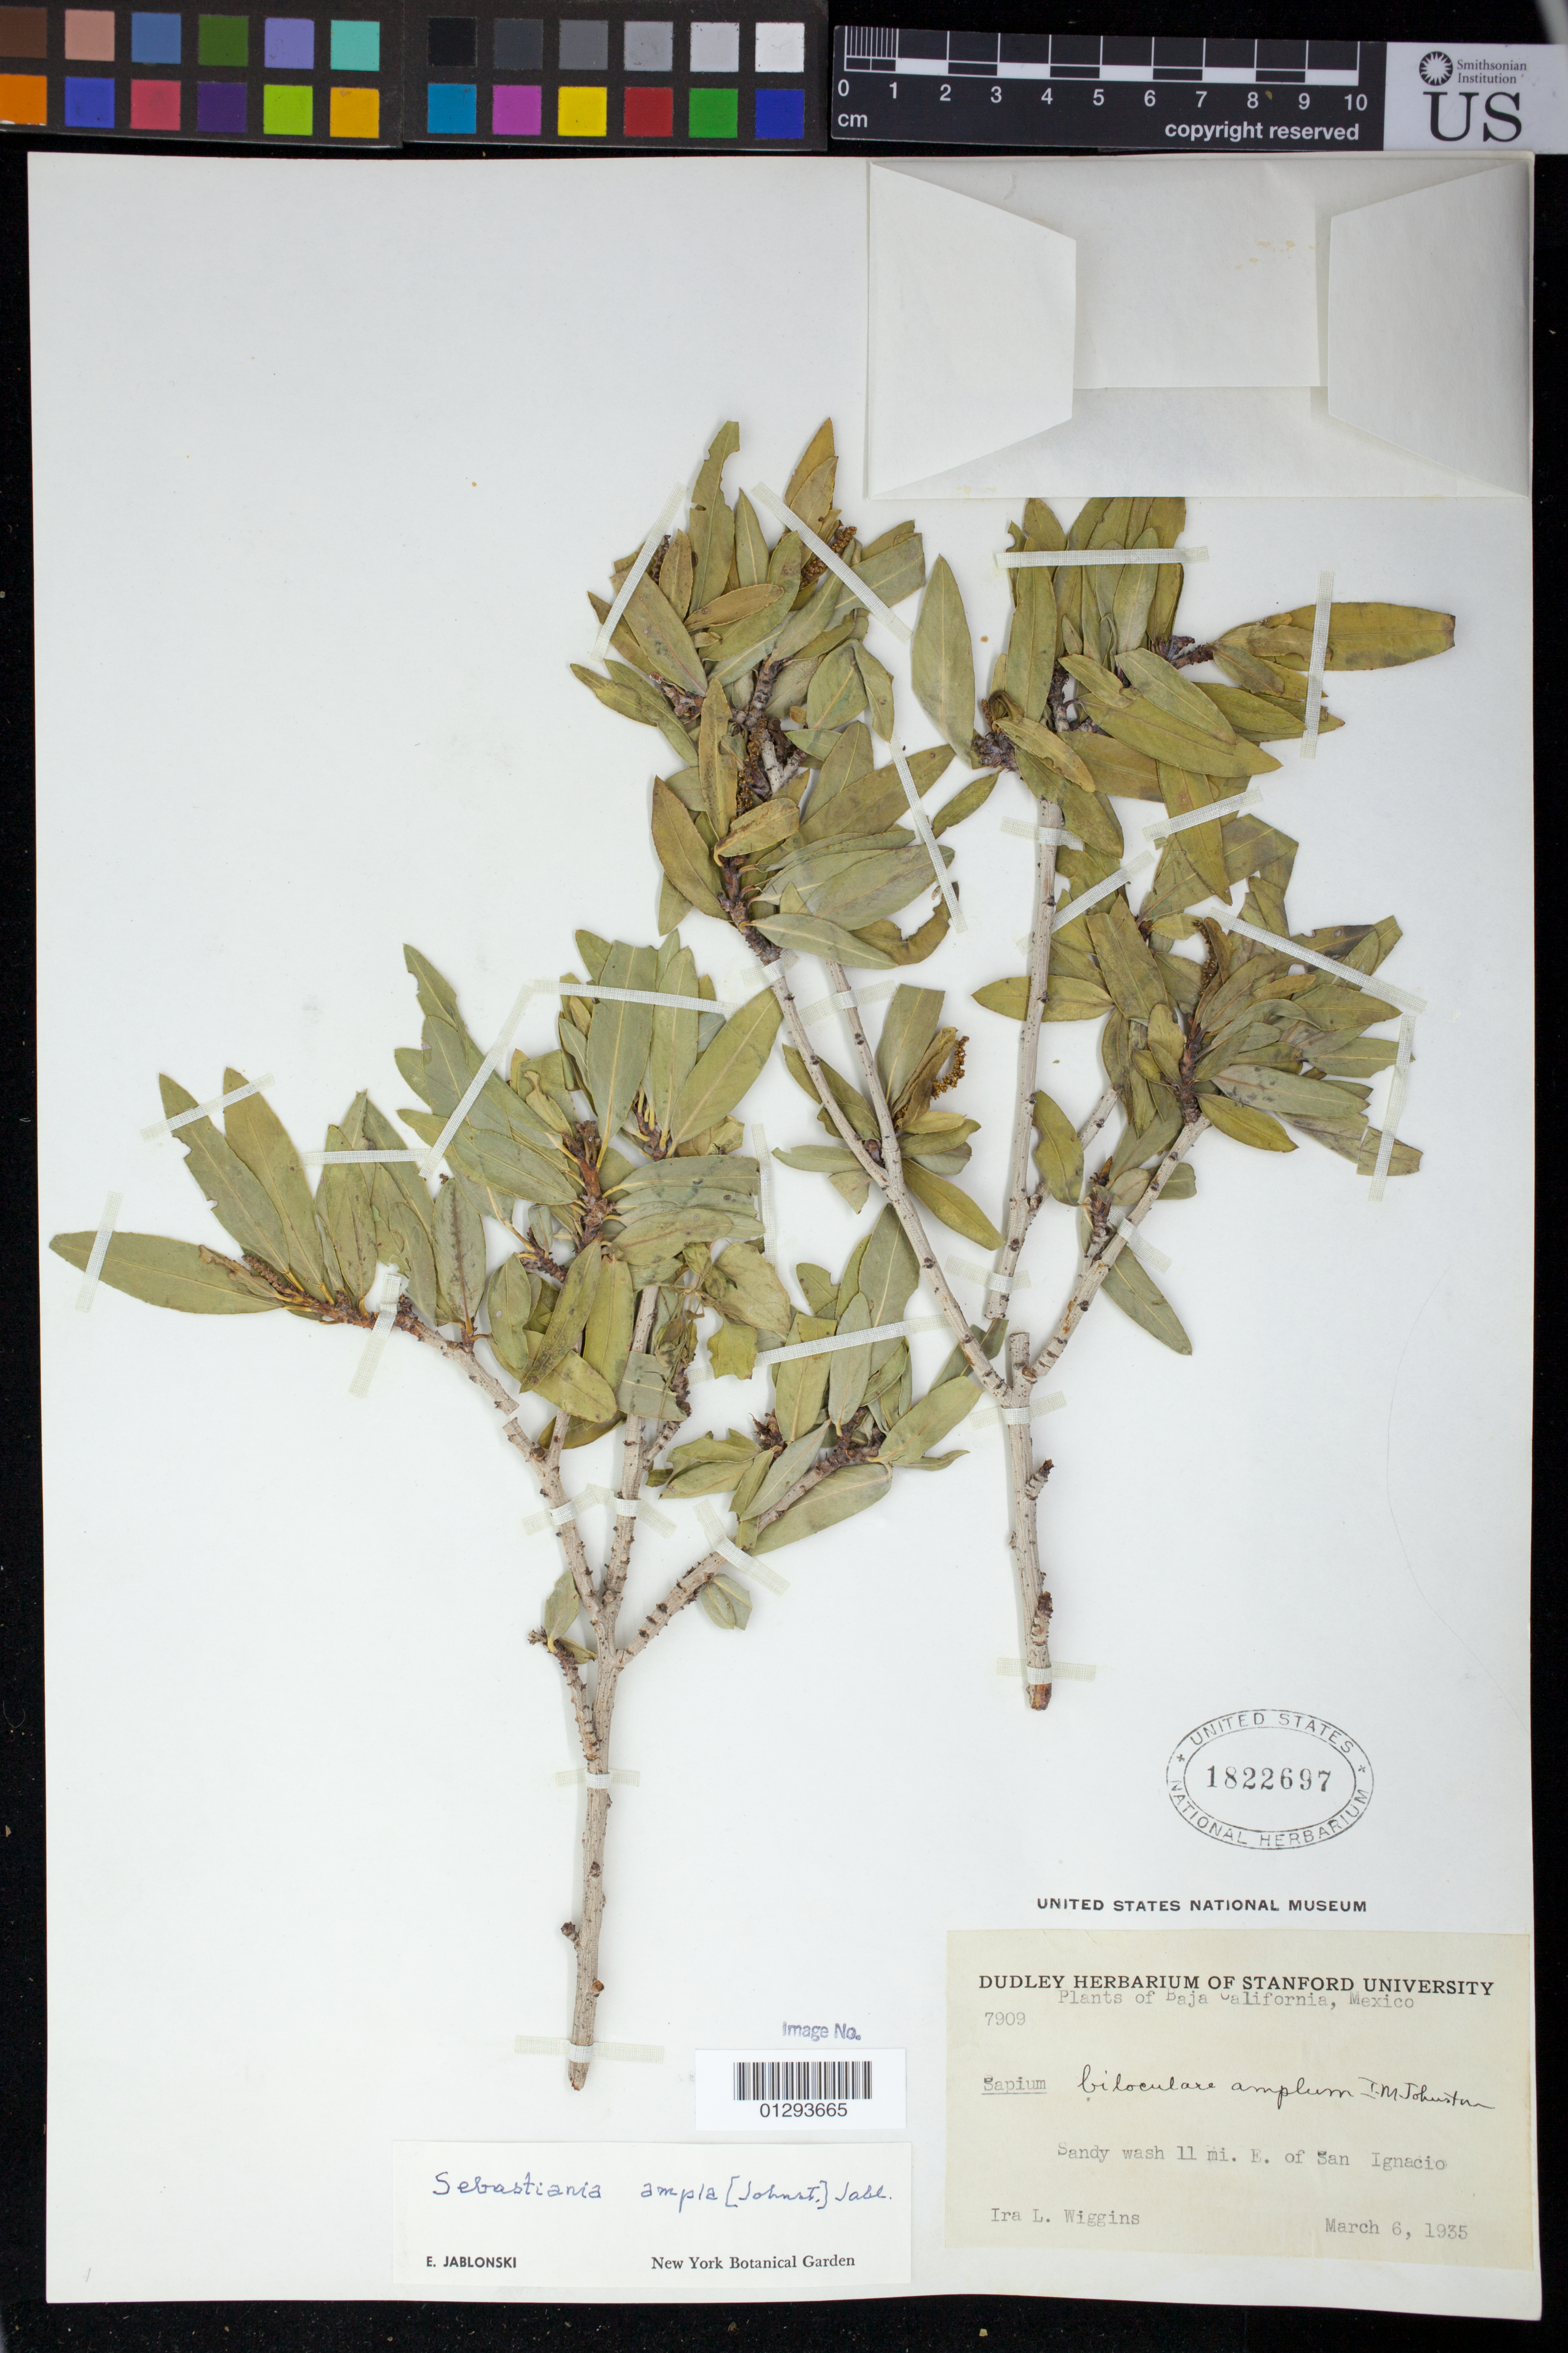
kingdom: Plantae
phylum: Tracheophyta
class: Magnoliopsida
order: Malpighiales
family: Euphorbiaceae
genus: Sebastiania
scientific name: Sebastiania ampla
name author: (I.M. Johnst.) Jabl.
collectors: I. L. Wiggins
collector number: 7909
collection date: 1935-03-06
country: Mexico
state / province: Baja California Sur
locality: Sandy wash 11 miles E. of San Ignacio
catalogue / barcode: US 1822697